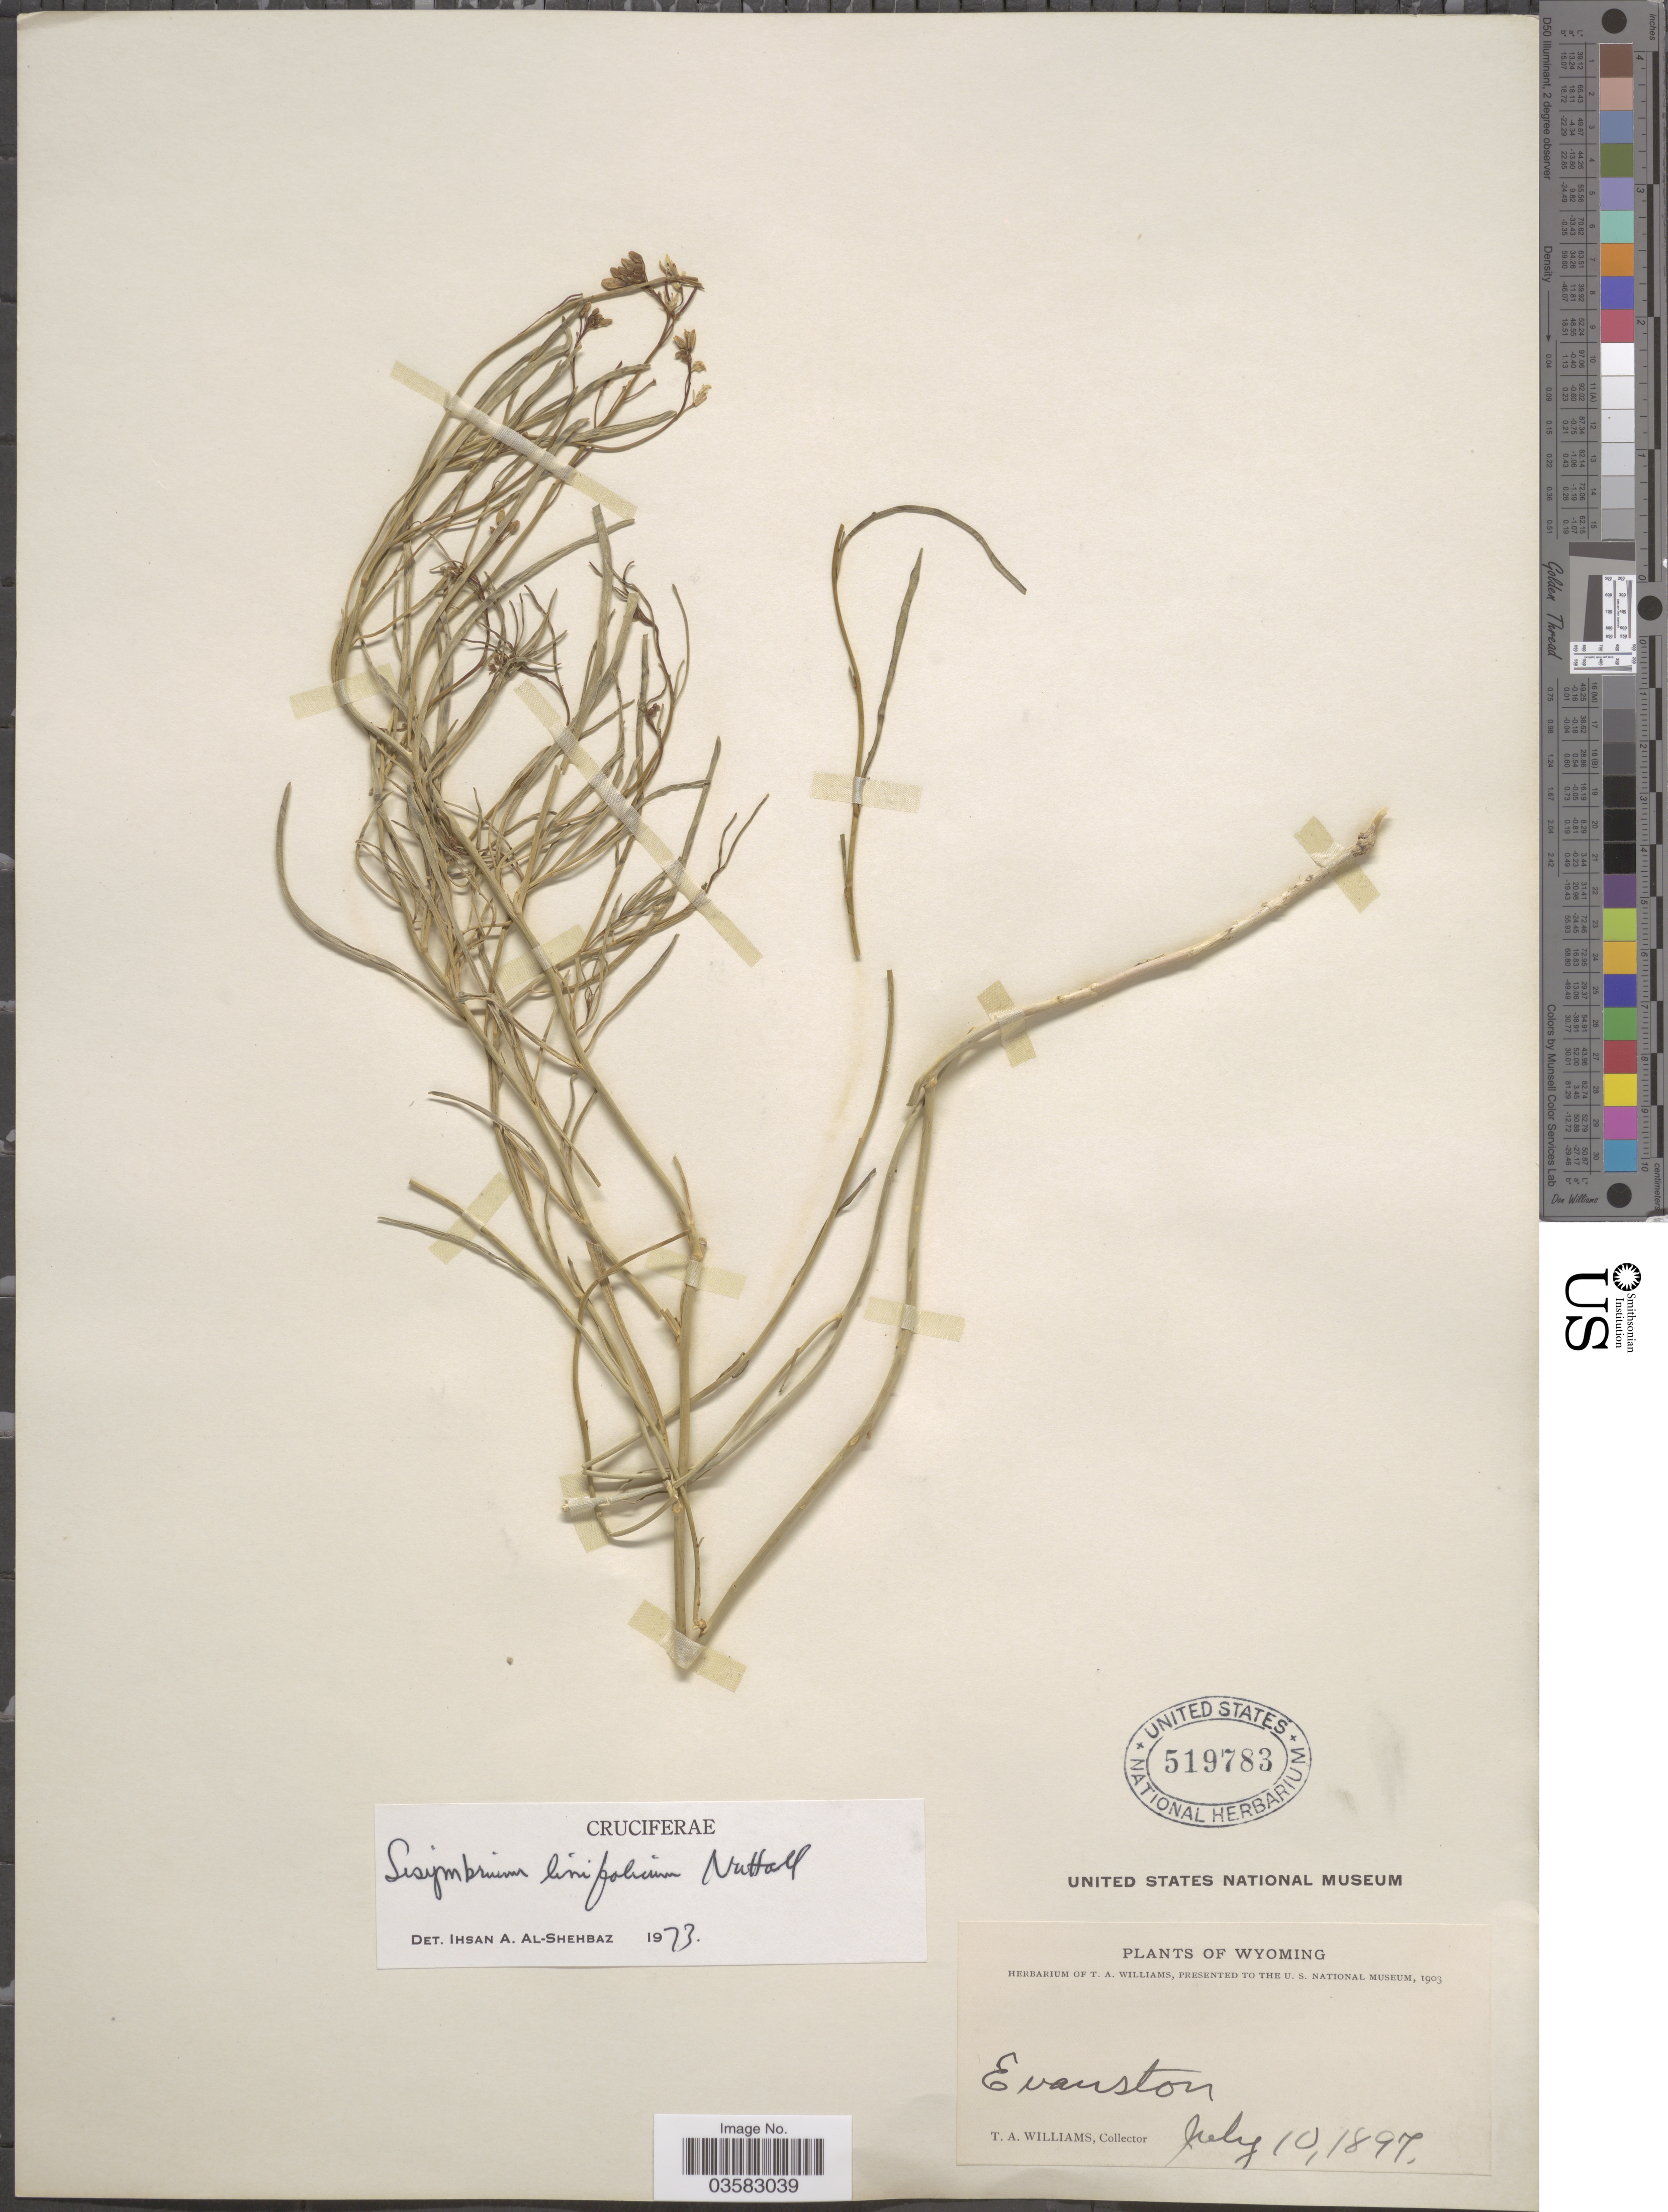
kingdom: Plantae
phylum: Tracheophyta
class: Magnoliopsida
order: Brassicales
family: Brassicaceae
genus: Sisymbrium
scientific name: Sisymbrium linifolium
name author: (Nutt.) Nutt. ex Torr. & A. Gray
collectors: T. Williams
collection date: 1897-07-10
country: United States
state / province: Wyoming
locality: Evanston.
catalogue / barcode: US 519783